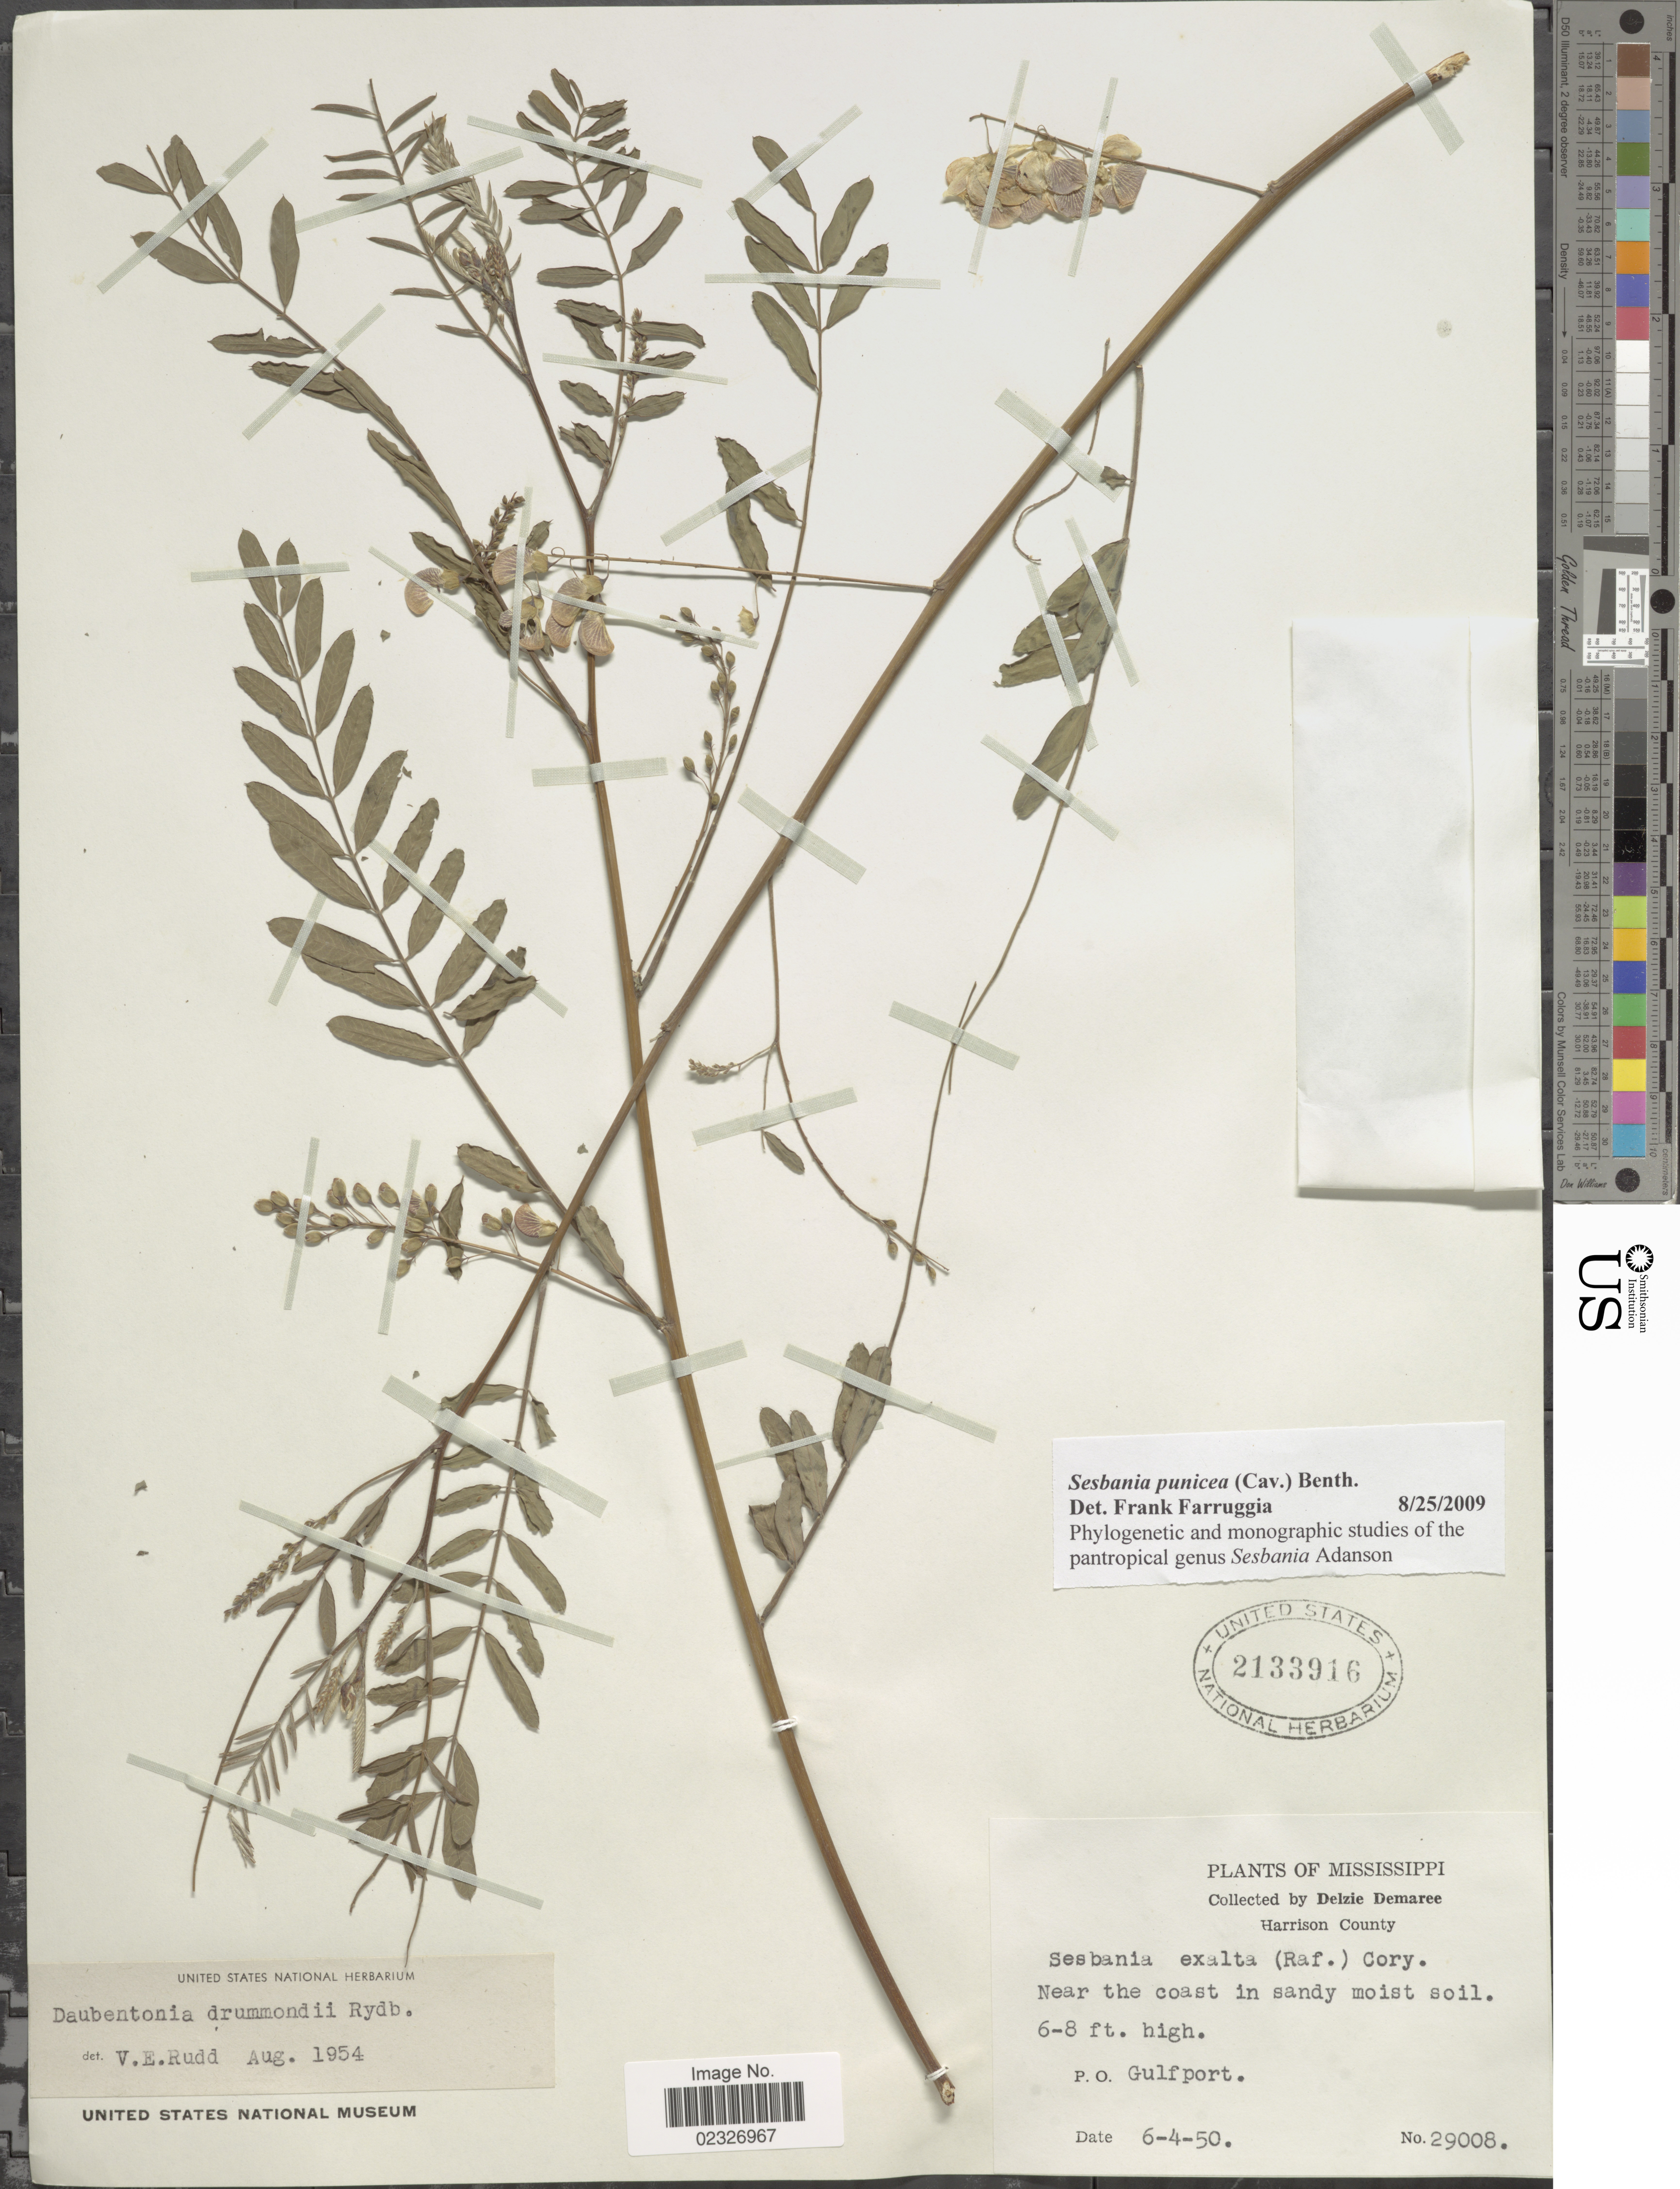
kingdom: Plantae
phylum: Tracheophyta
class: Magnoliopsida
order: Fabales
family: Fabaceae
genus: Sesbania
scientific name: Sesbania punicea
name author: (Cav.) Benth.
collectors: D. Demaree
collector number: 29008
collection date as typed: Transcribed d/m/y: 4/6/50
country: United States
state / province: Mississippi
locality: Harrison County, Gulfport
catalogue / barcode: US 2133916